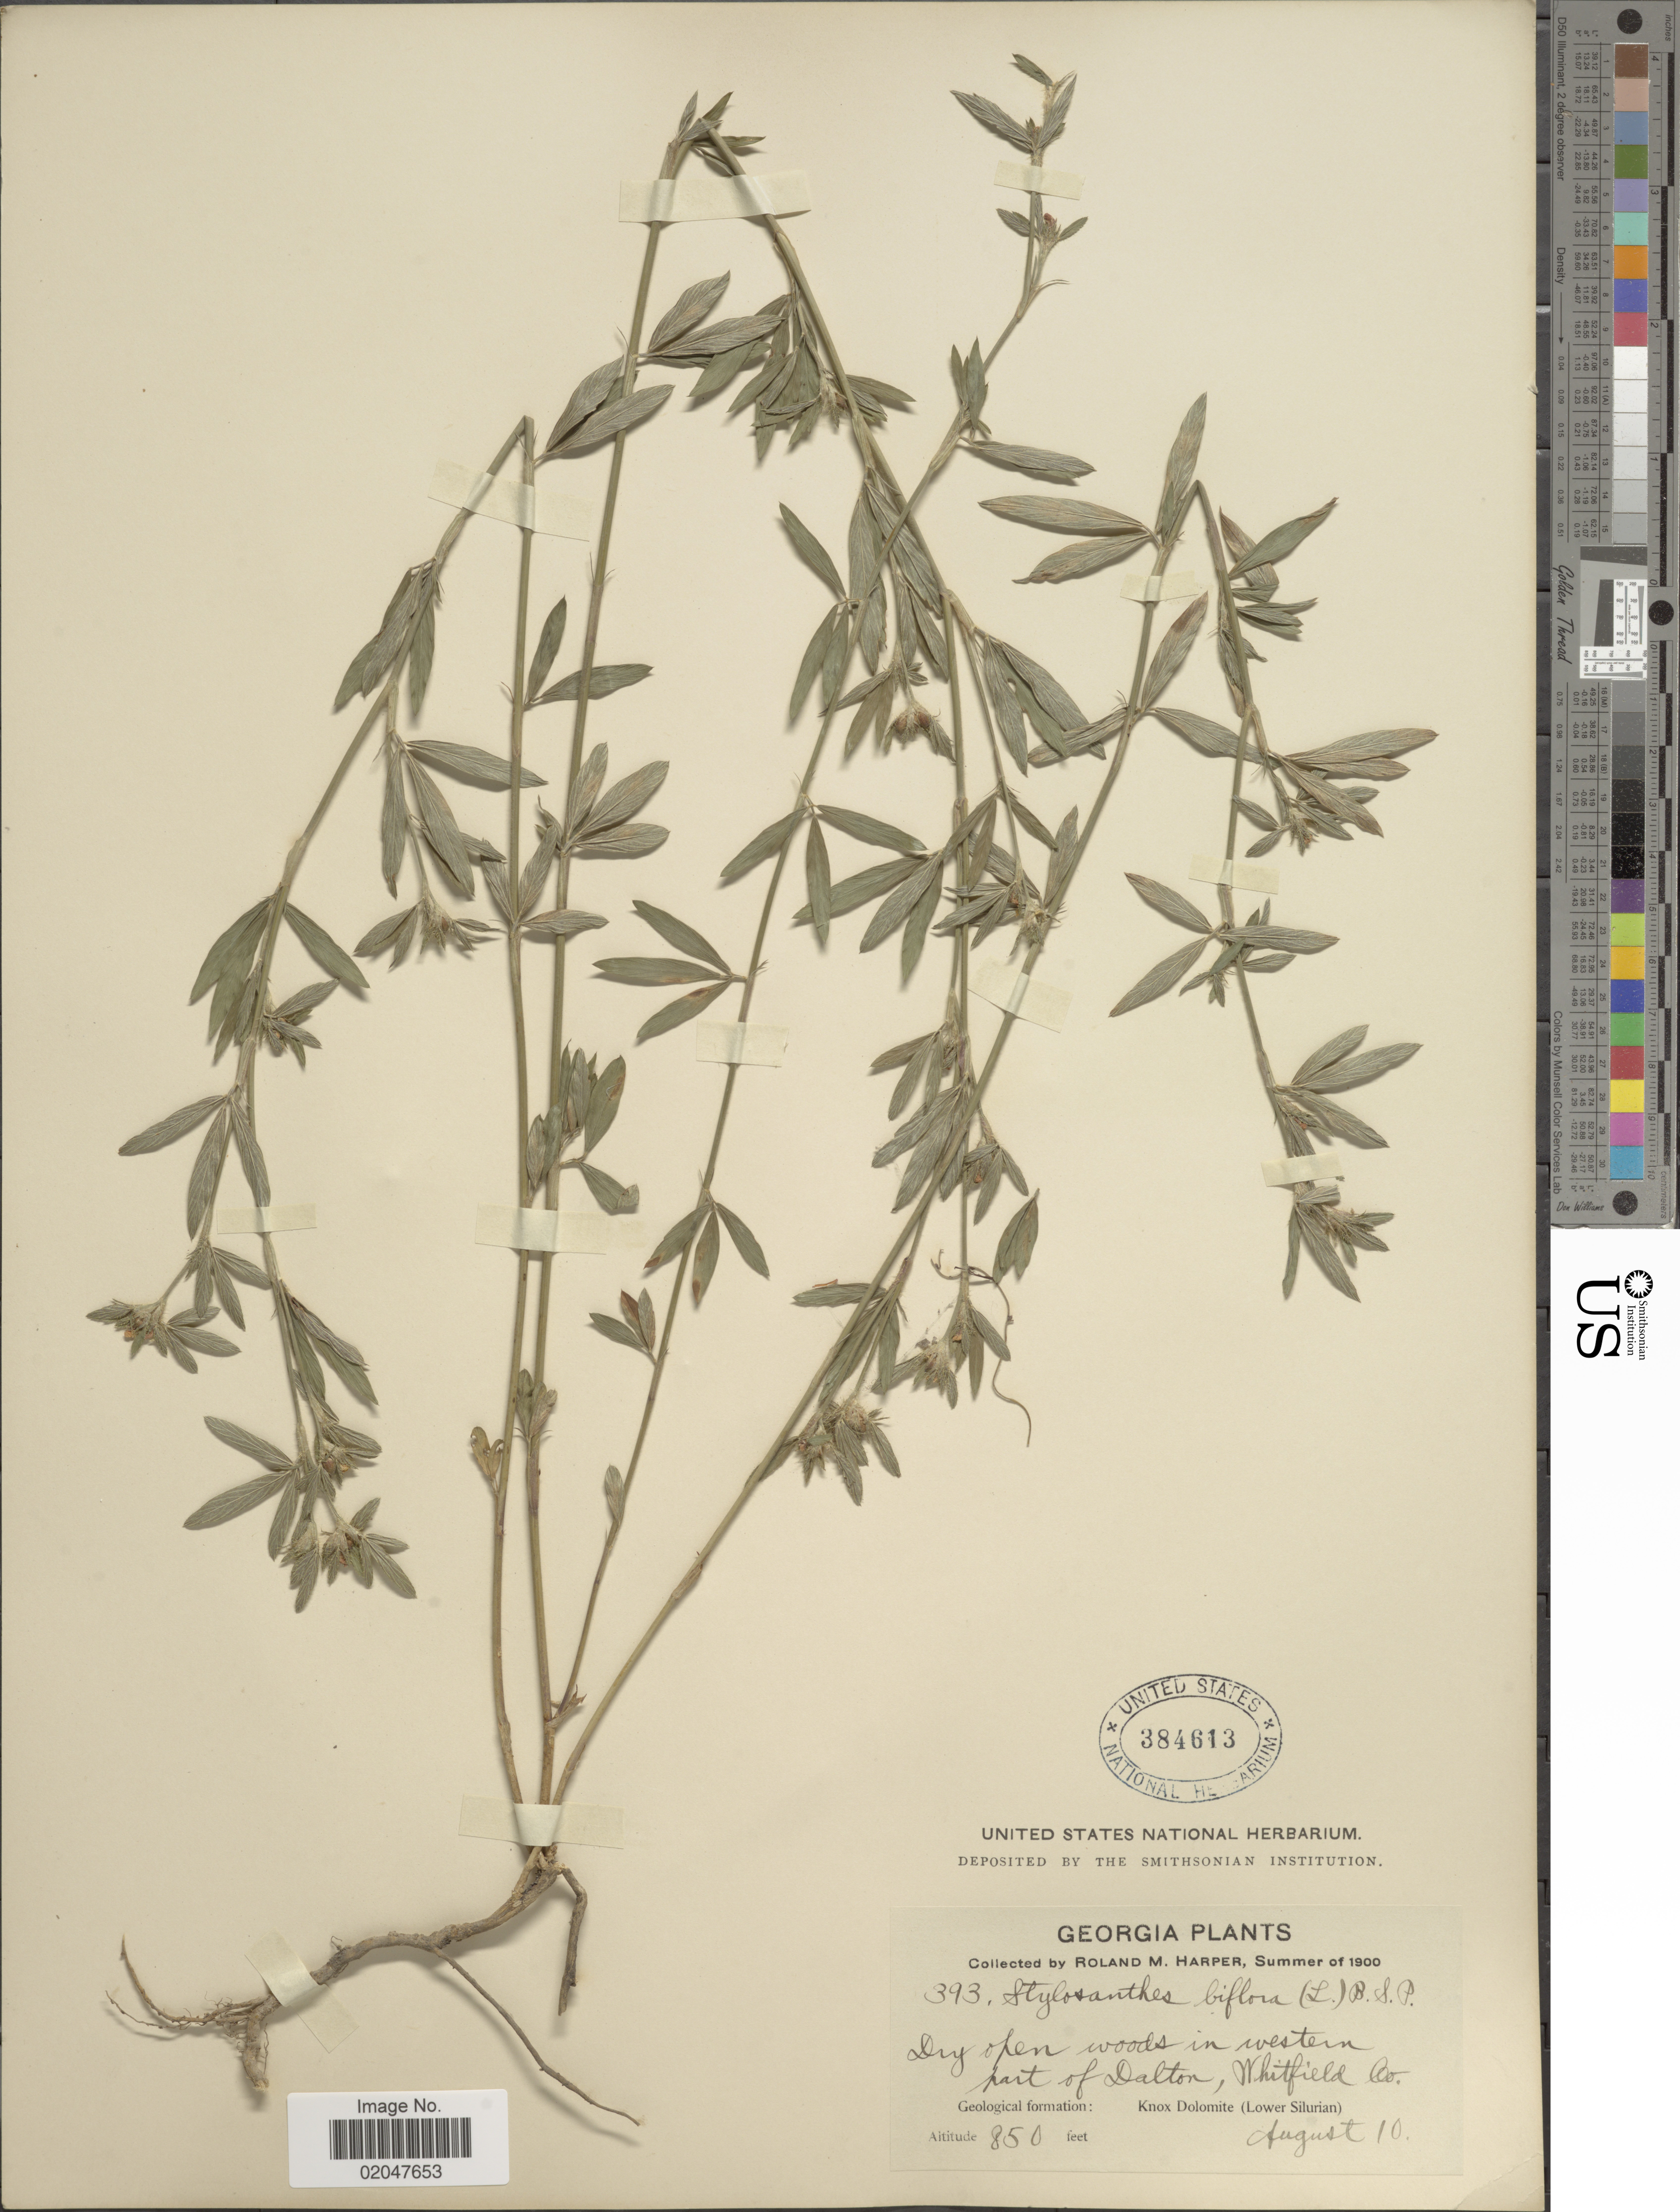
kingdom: Plantae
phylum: Tracheophyta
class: Magnoliopsida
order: Fabales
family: Fabaceae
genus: Stylosanthes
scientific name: Stylosanthes biflora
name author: (L.) Britton et al.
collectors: R. M. Harper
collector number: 393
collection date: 1900-08-10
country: United States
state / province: Georgia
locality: Part of Dalton, Whitfield Co.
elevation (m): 259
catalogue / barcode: US 384613